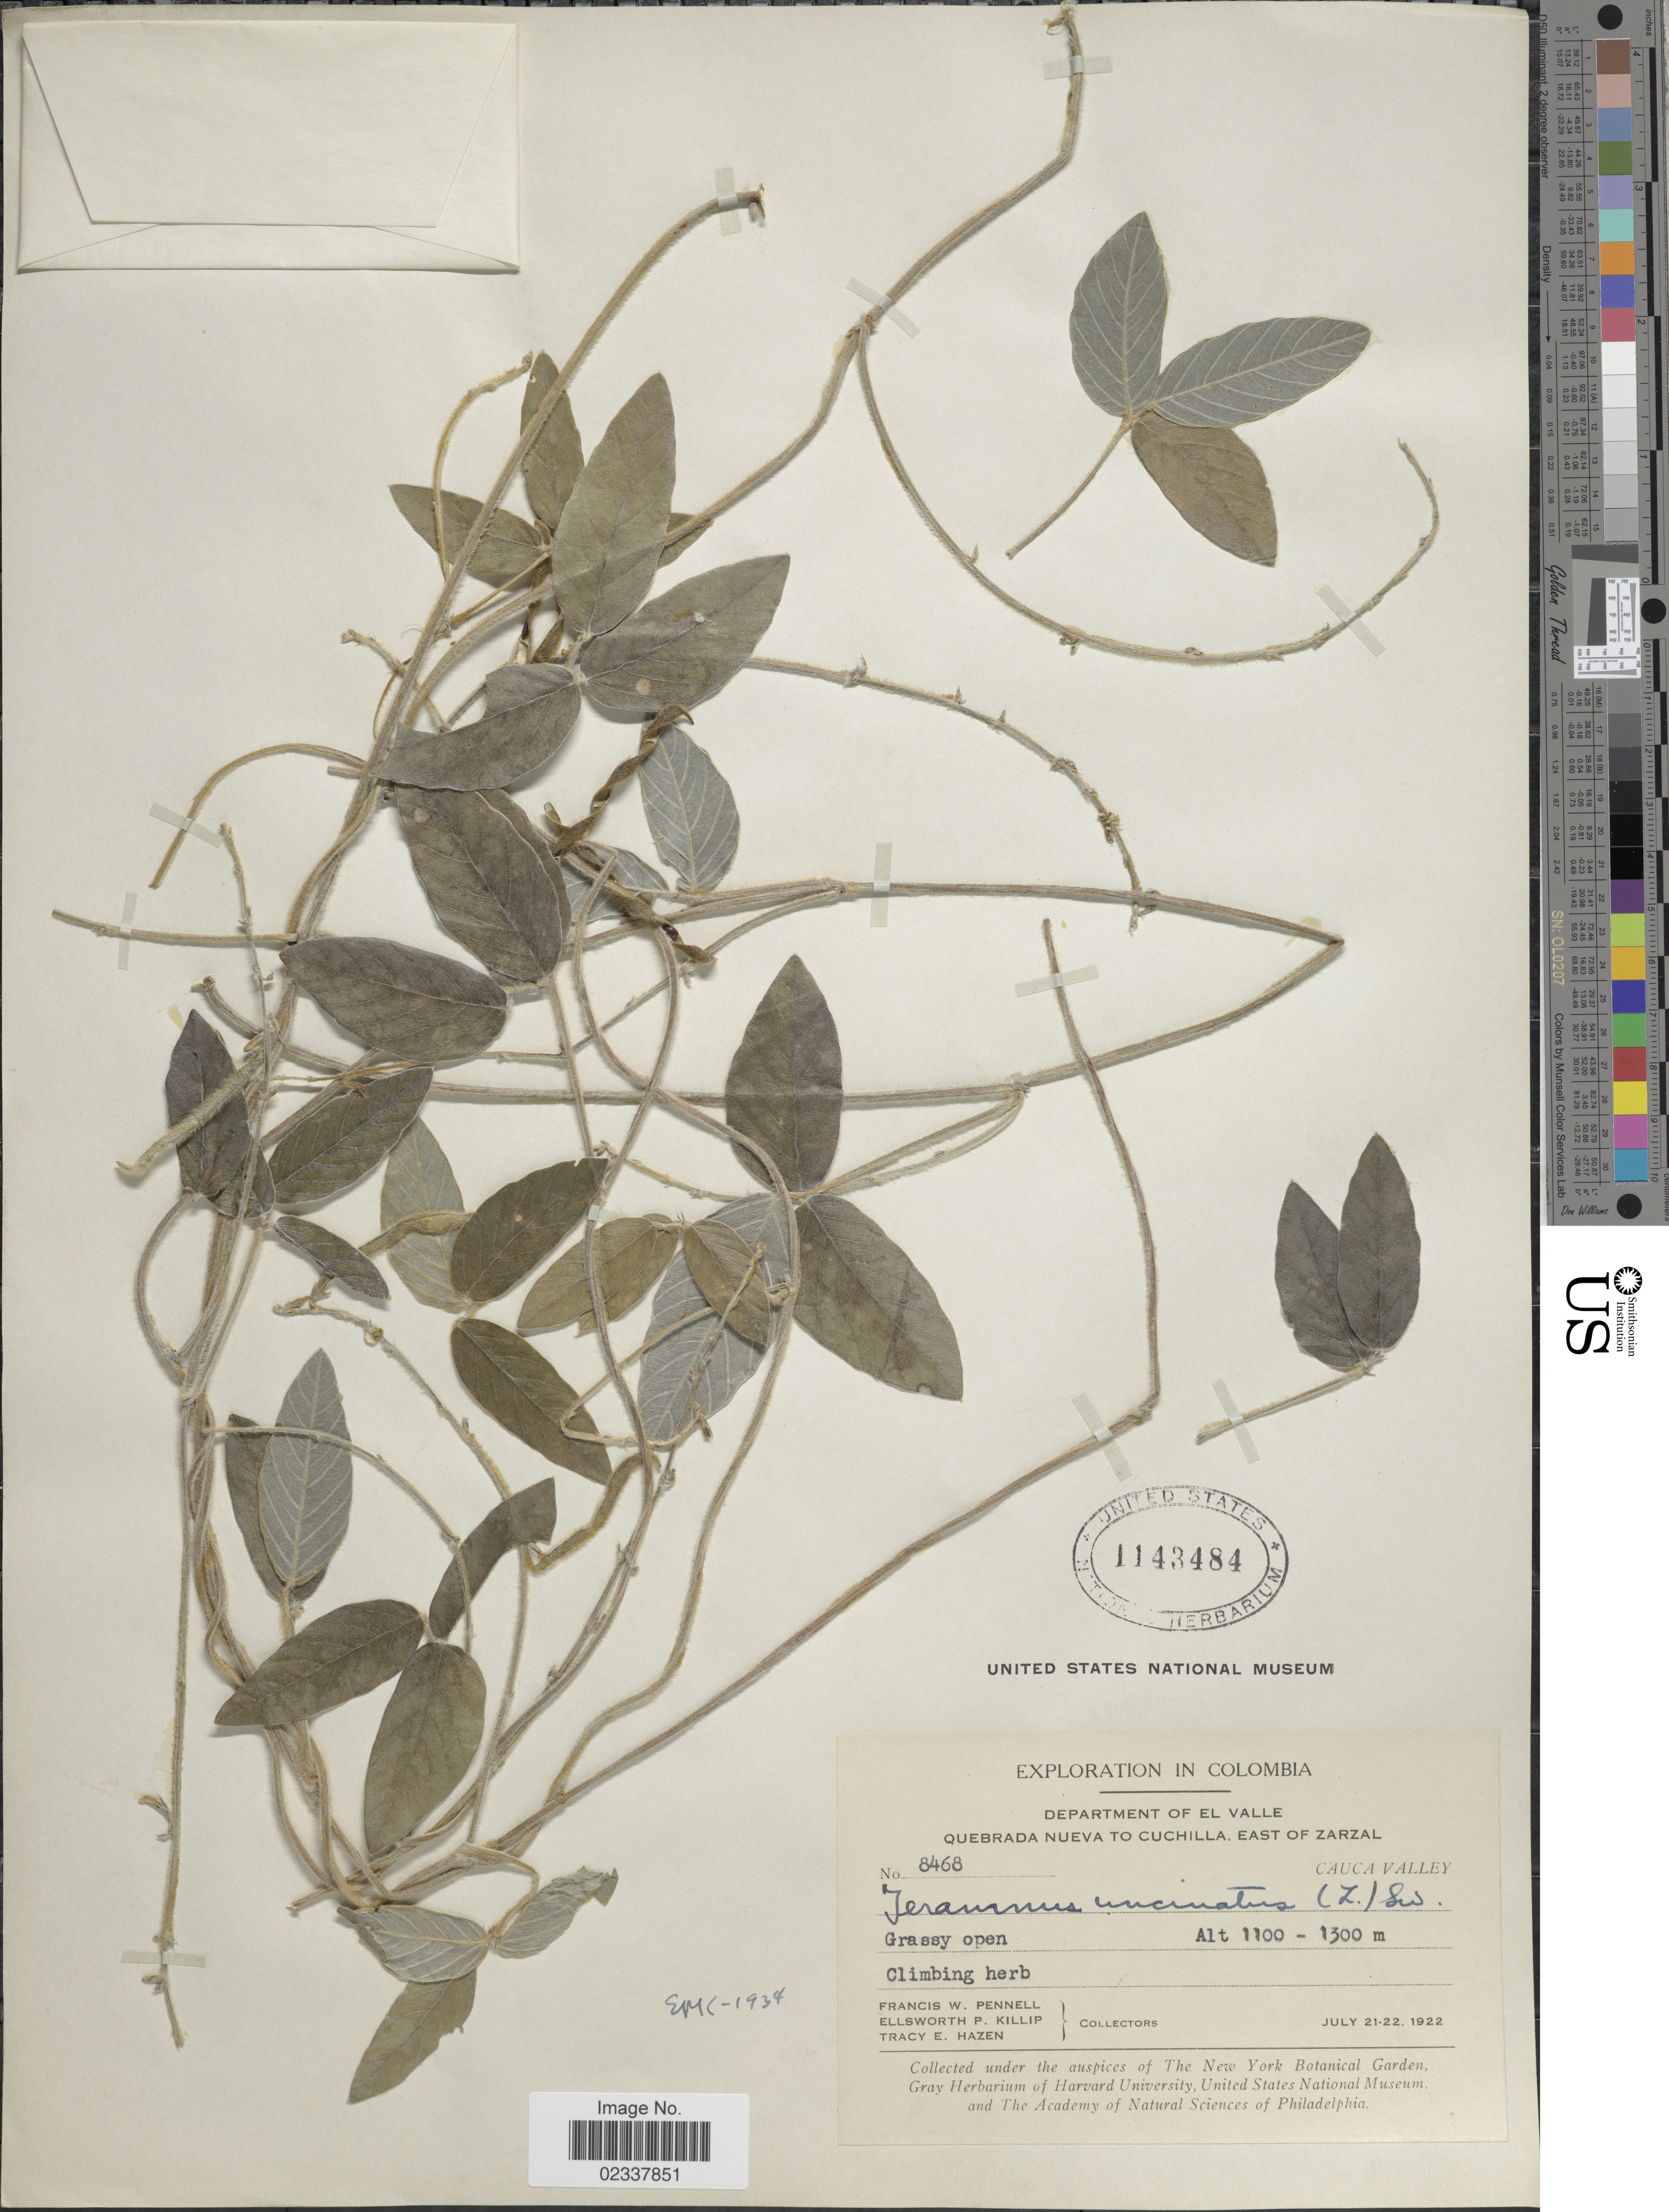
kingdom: Plantae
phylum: Tracheophyta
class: Magnoliopsida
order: Fabales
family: Fabaceae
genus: Teramnus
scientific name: Teramnus uncinatus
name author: (L.) Sw.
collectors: F. W. Pennell, E. P. Killip & T. E. Hazen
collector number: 8468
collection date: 1922-07-21/1922-07-22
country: Colombia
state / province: Valle del Cauca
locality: Department of El Valle Quebrada Nueva to Cuchilla, East of Zarzal, Cauca Valley, Grassy open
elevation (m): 1100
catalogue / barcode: US 1143484